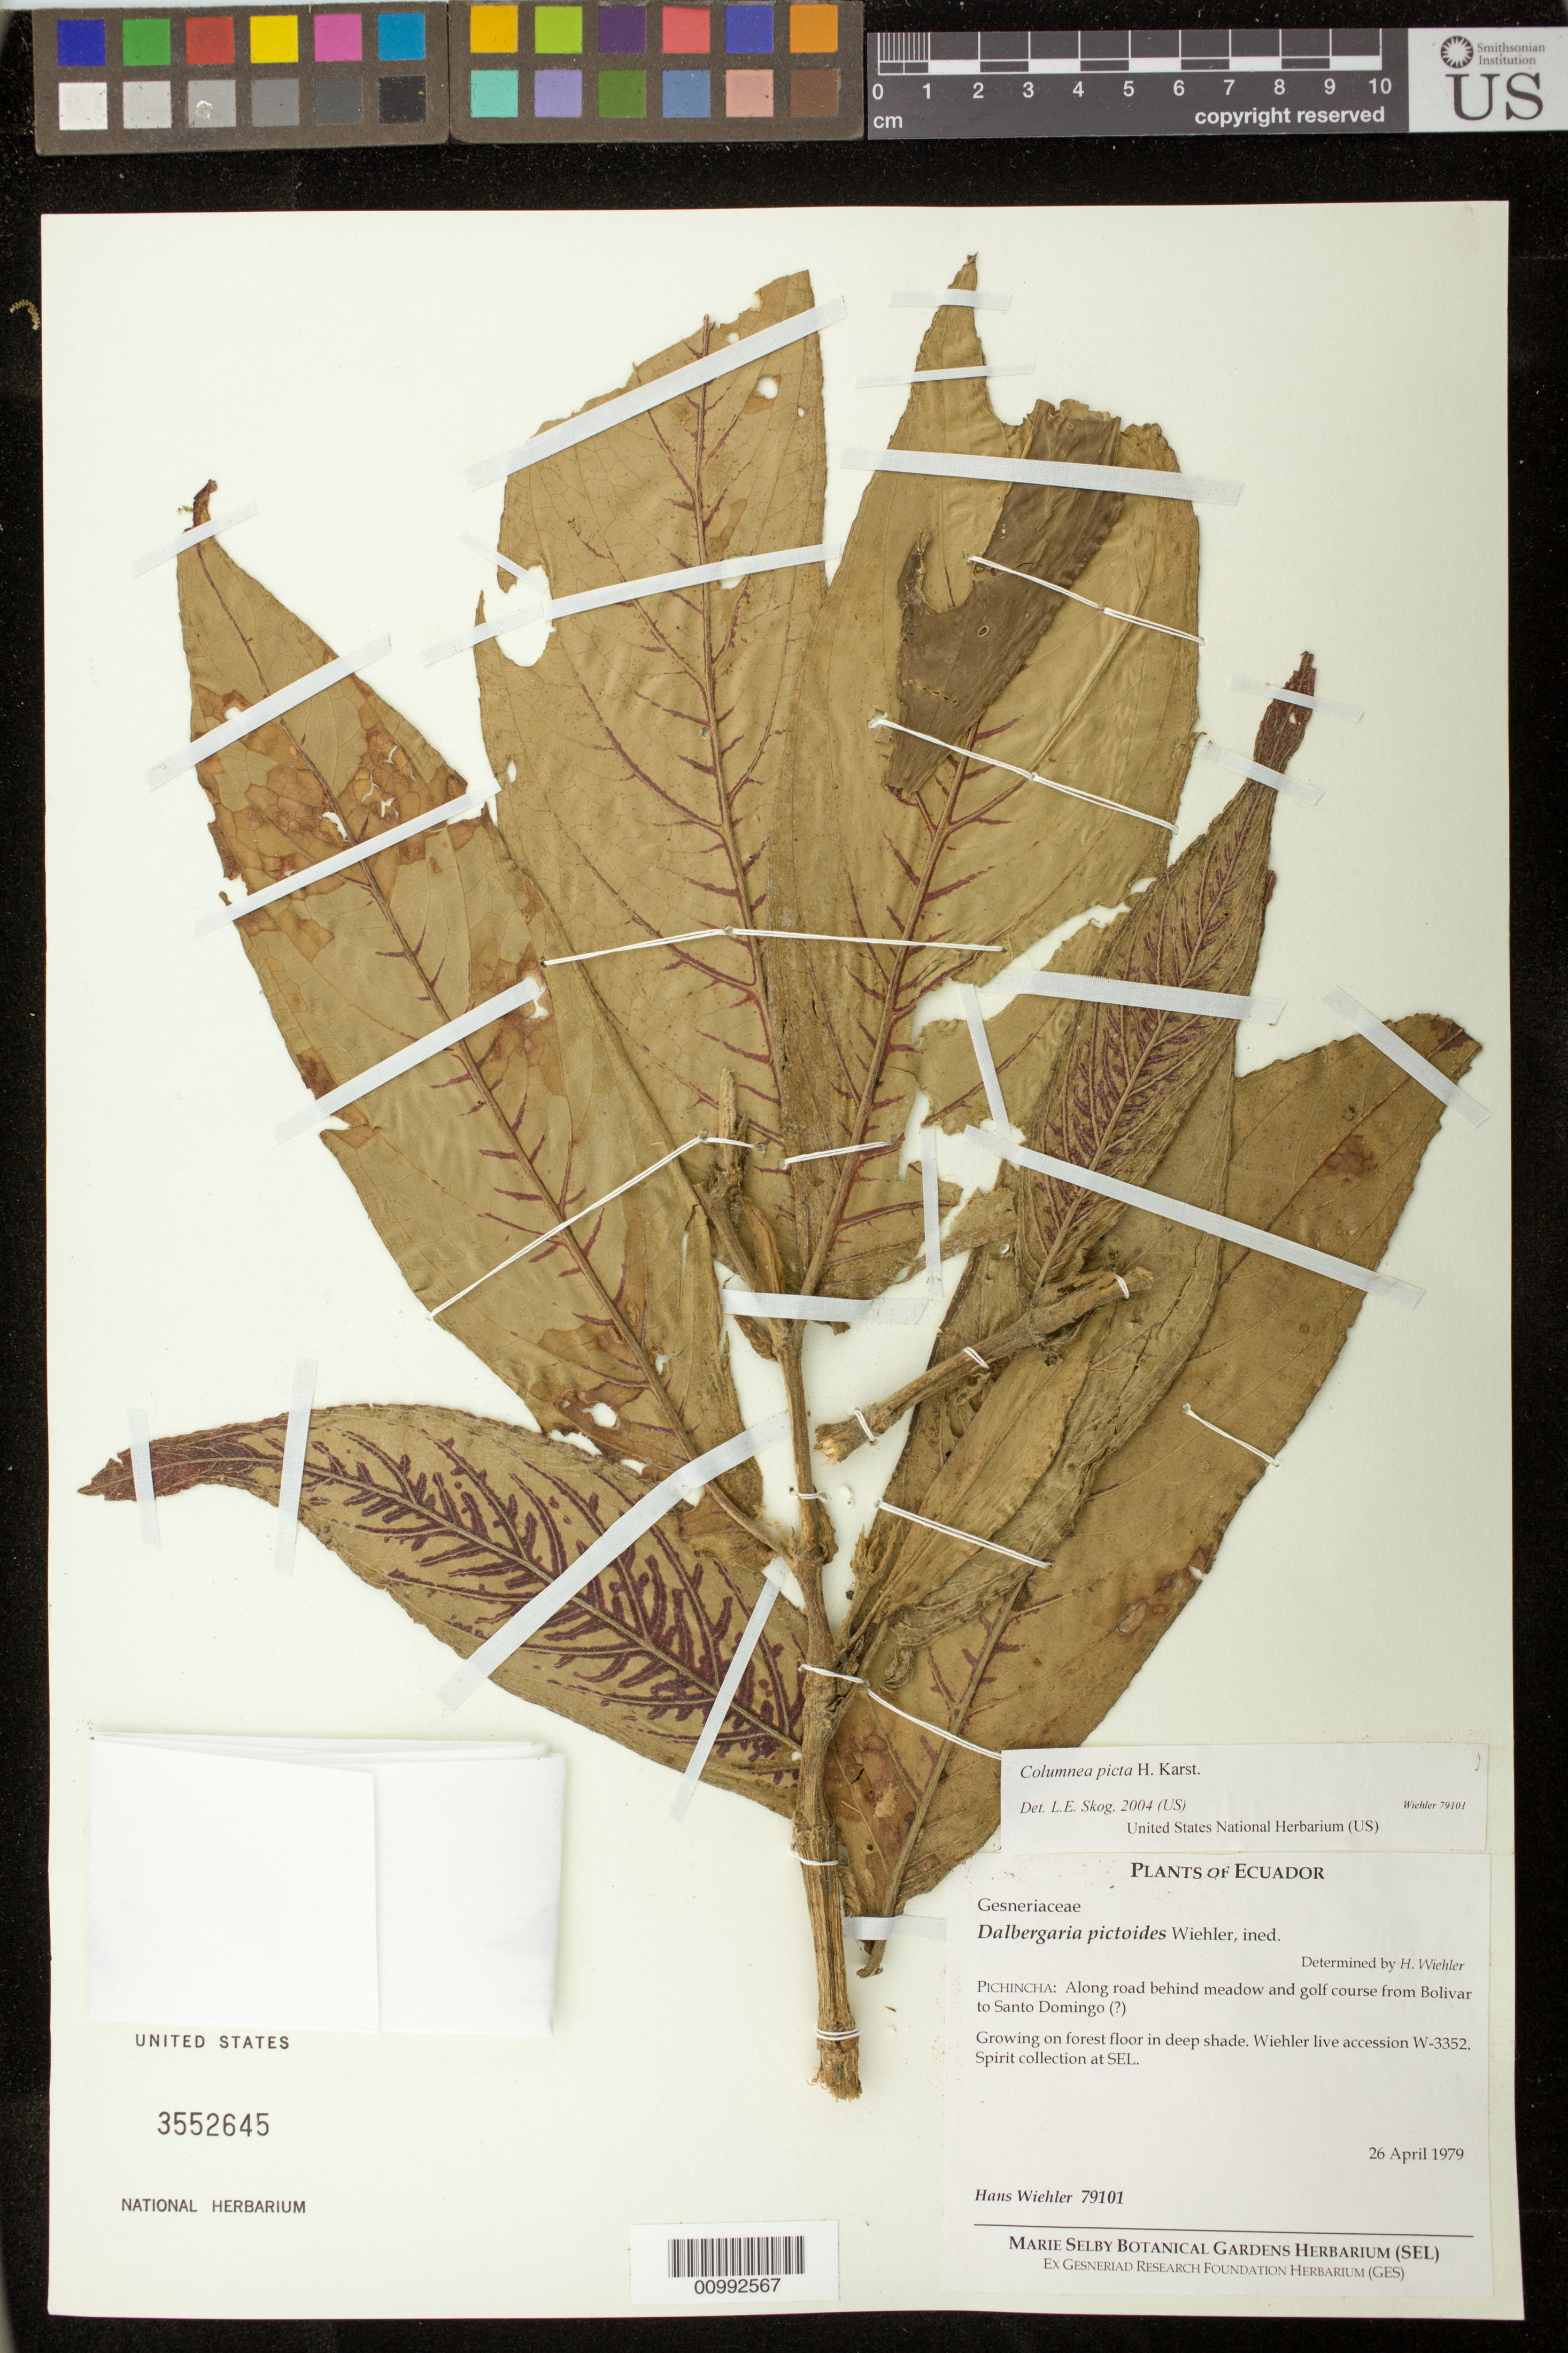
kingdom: Plantae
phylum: Tracheophyta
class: Magnoliopsida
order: Lamiales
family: Gesneriaceae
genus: Columnea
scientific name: Columnea karsteniana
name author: Singh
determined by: Skog, Laurence E.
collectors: H. J. Wiehler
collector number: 79101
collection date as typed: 26 Apr 1979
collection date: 1979-04-26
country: Ecuador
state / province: Pichincha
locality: Pichincha: along road behind meadow and golf course from Bolivar to Santo Domingo (?)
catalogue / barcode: US 3552645